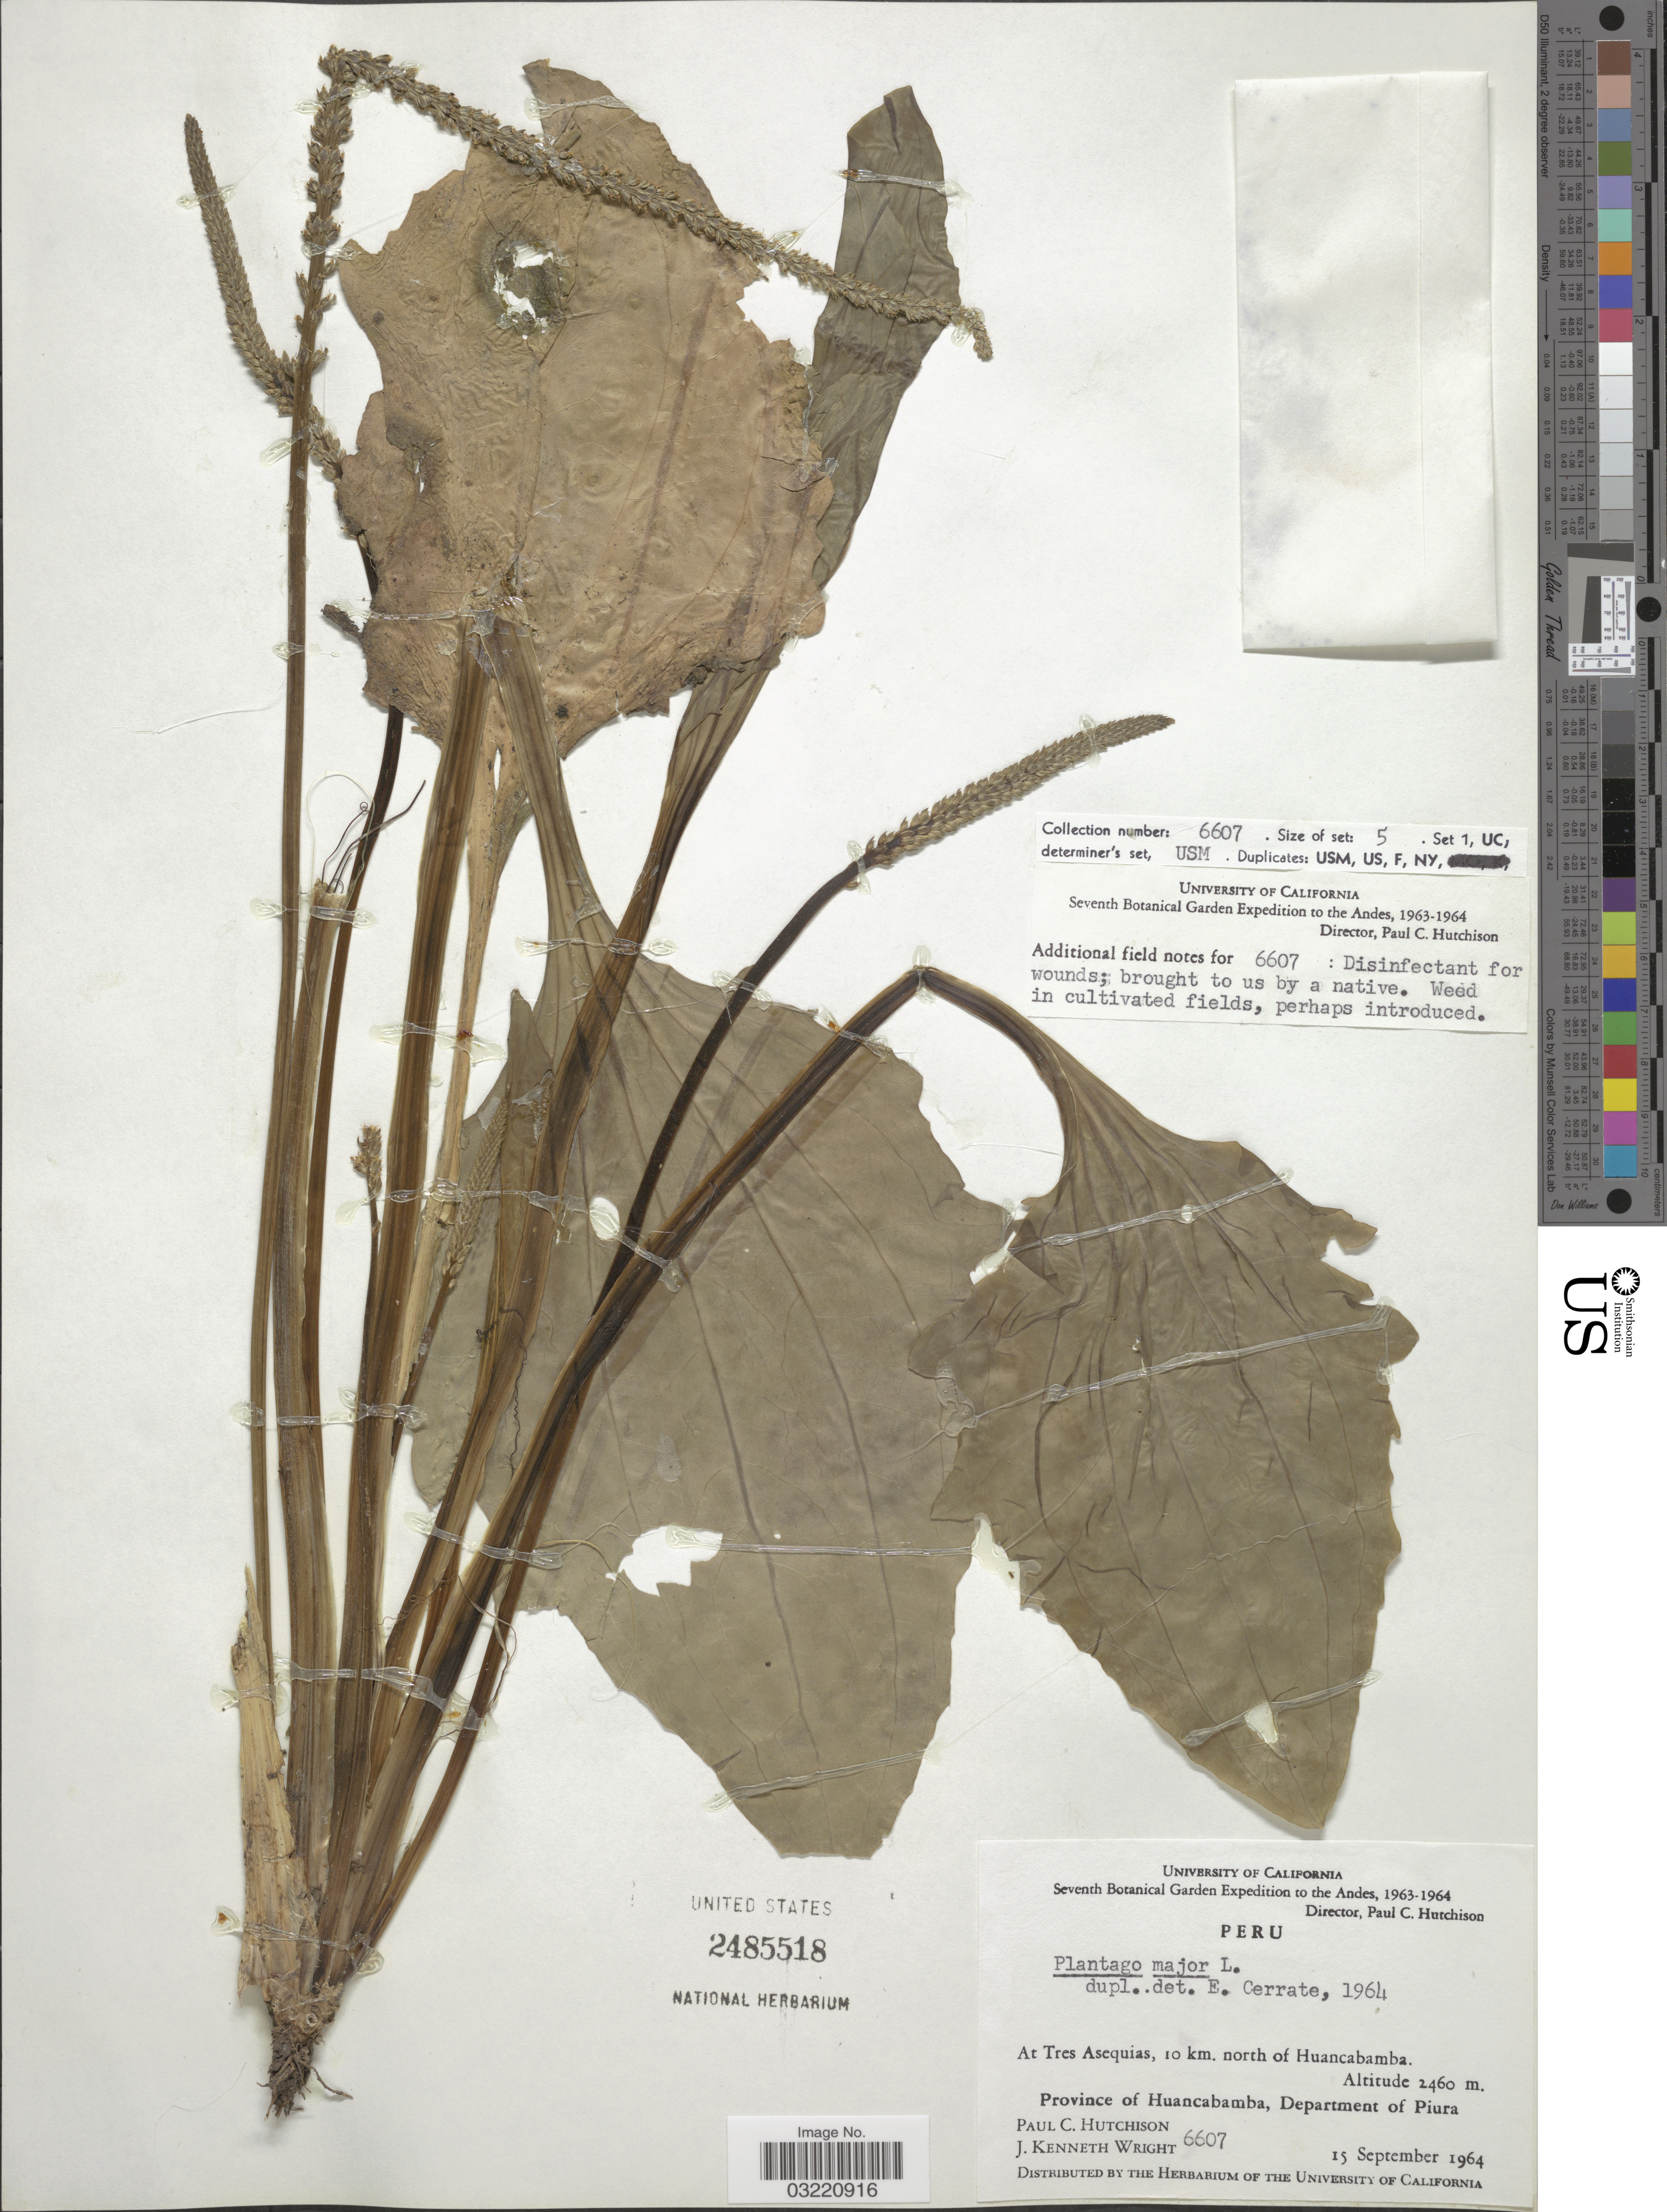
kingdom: Plantae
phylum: Tracheophyta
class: Magnoliopsida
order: Lamiales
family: Plantaginaceae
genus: Plantago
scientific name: Plantago major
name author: L.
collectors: P. C. Hutchison & J. K. Wright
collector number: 6607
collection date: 1964-09-15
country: Peru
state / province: Piura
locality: Andes. At Tres Asequias, 10 km. north of Huancabamba. Province of Huancabamba, Department of Piura.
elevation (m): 2460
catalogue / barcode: US 2485518